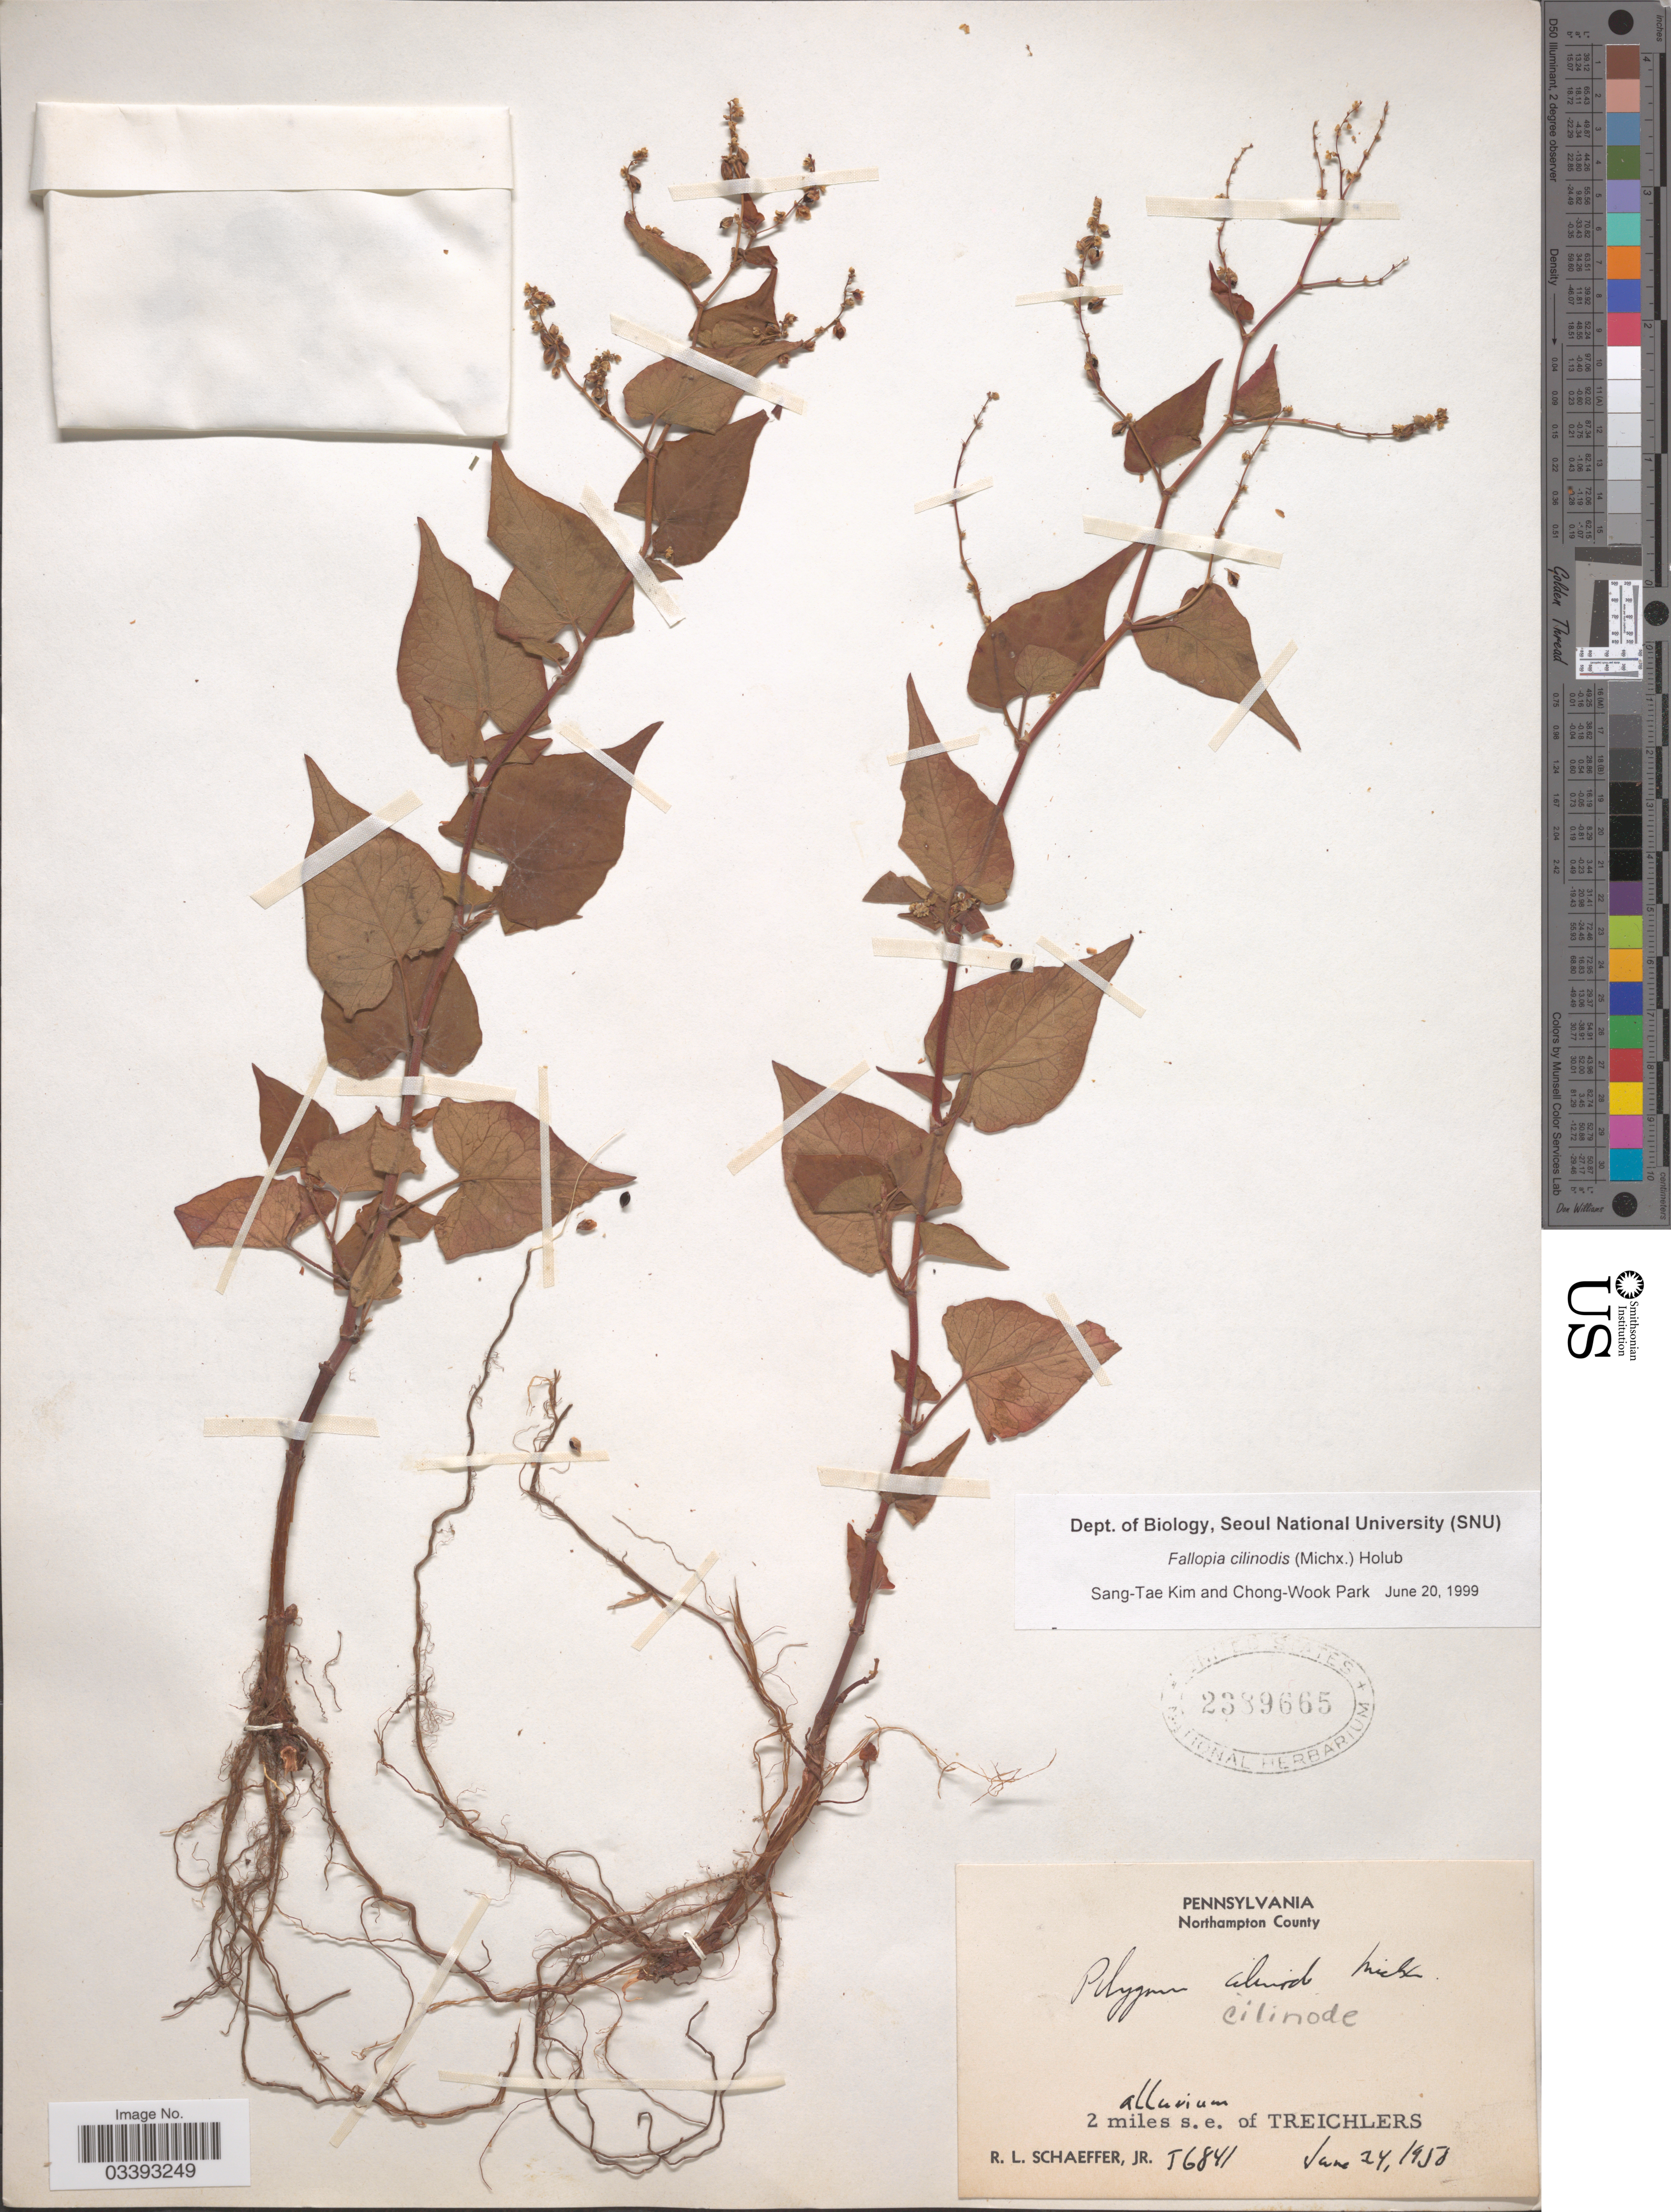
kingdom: Plantae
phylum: Tracheophyta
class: Magnoliopsida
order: Caryophyllales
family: Polygonaceae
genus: Fallopia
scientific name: Fallopia cilinodis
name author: (Michx.) Holub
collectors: R. L. Schaeffer Jr.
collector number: T6841*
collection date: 1958-06-24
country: United States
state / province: Pennsylvania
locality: Northampton County. Alluvium [unsure placement]. 2 miles s.e. of Treichlers.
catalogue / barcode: US 2389665